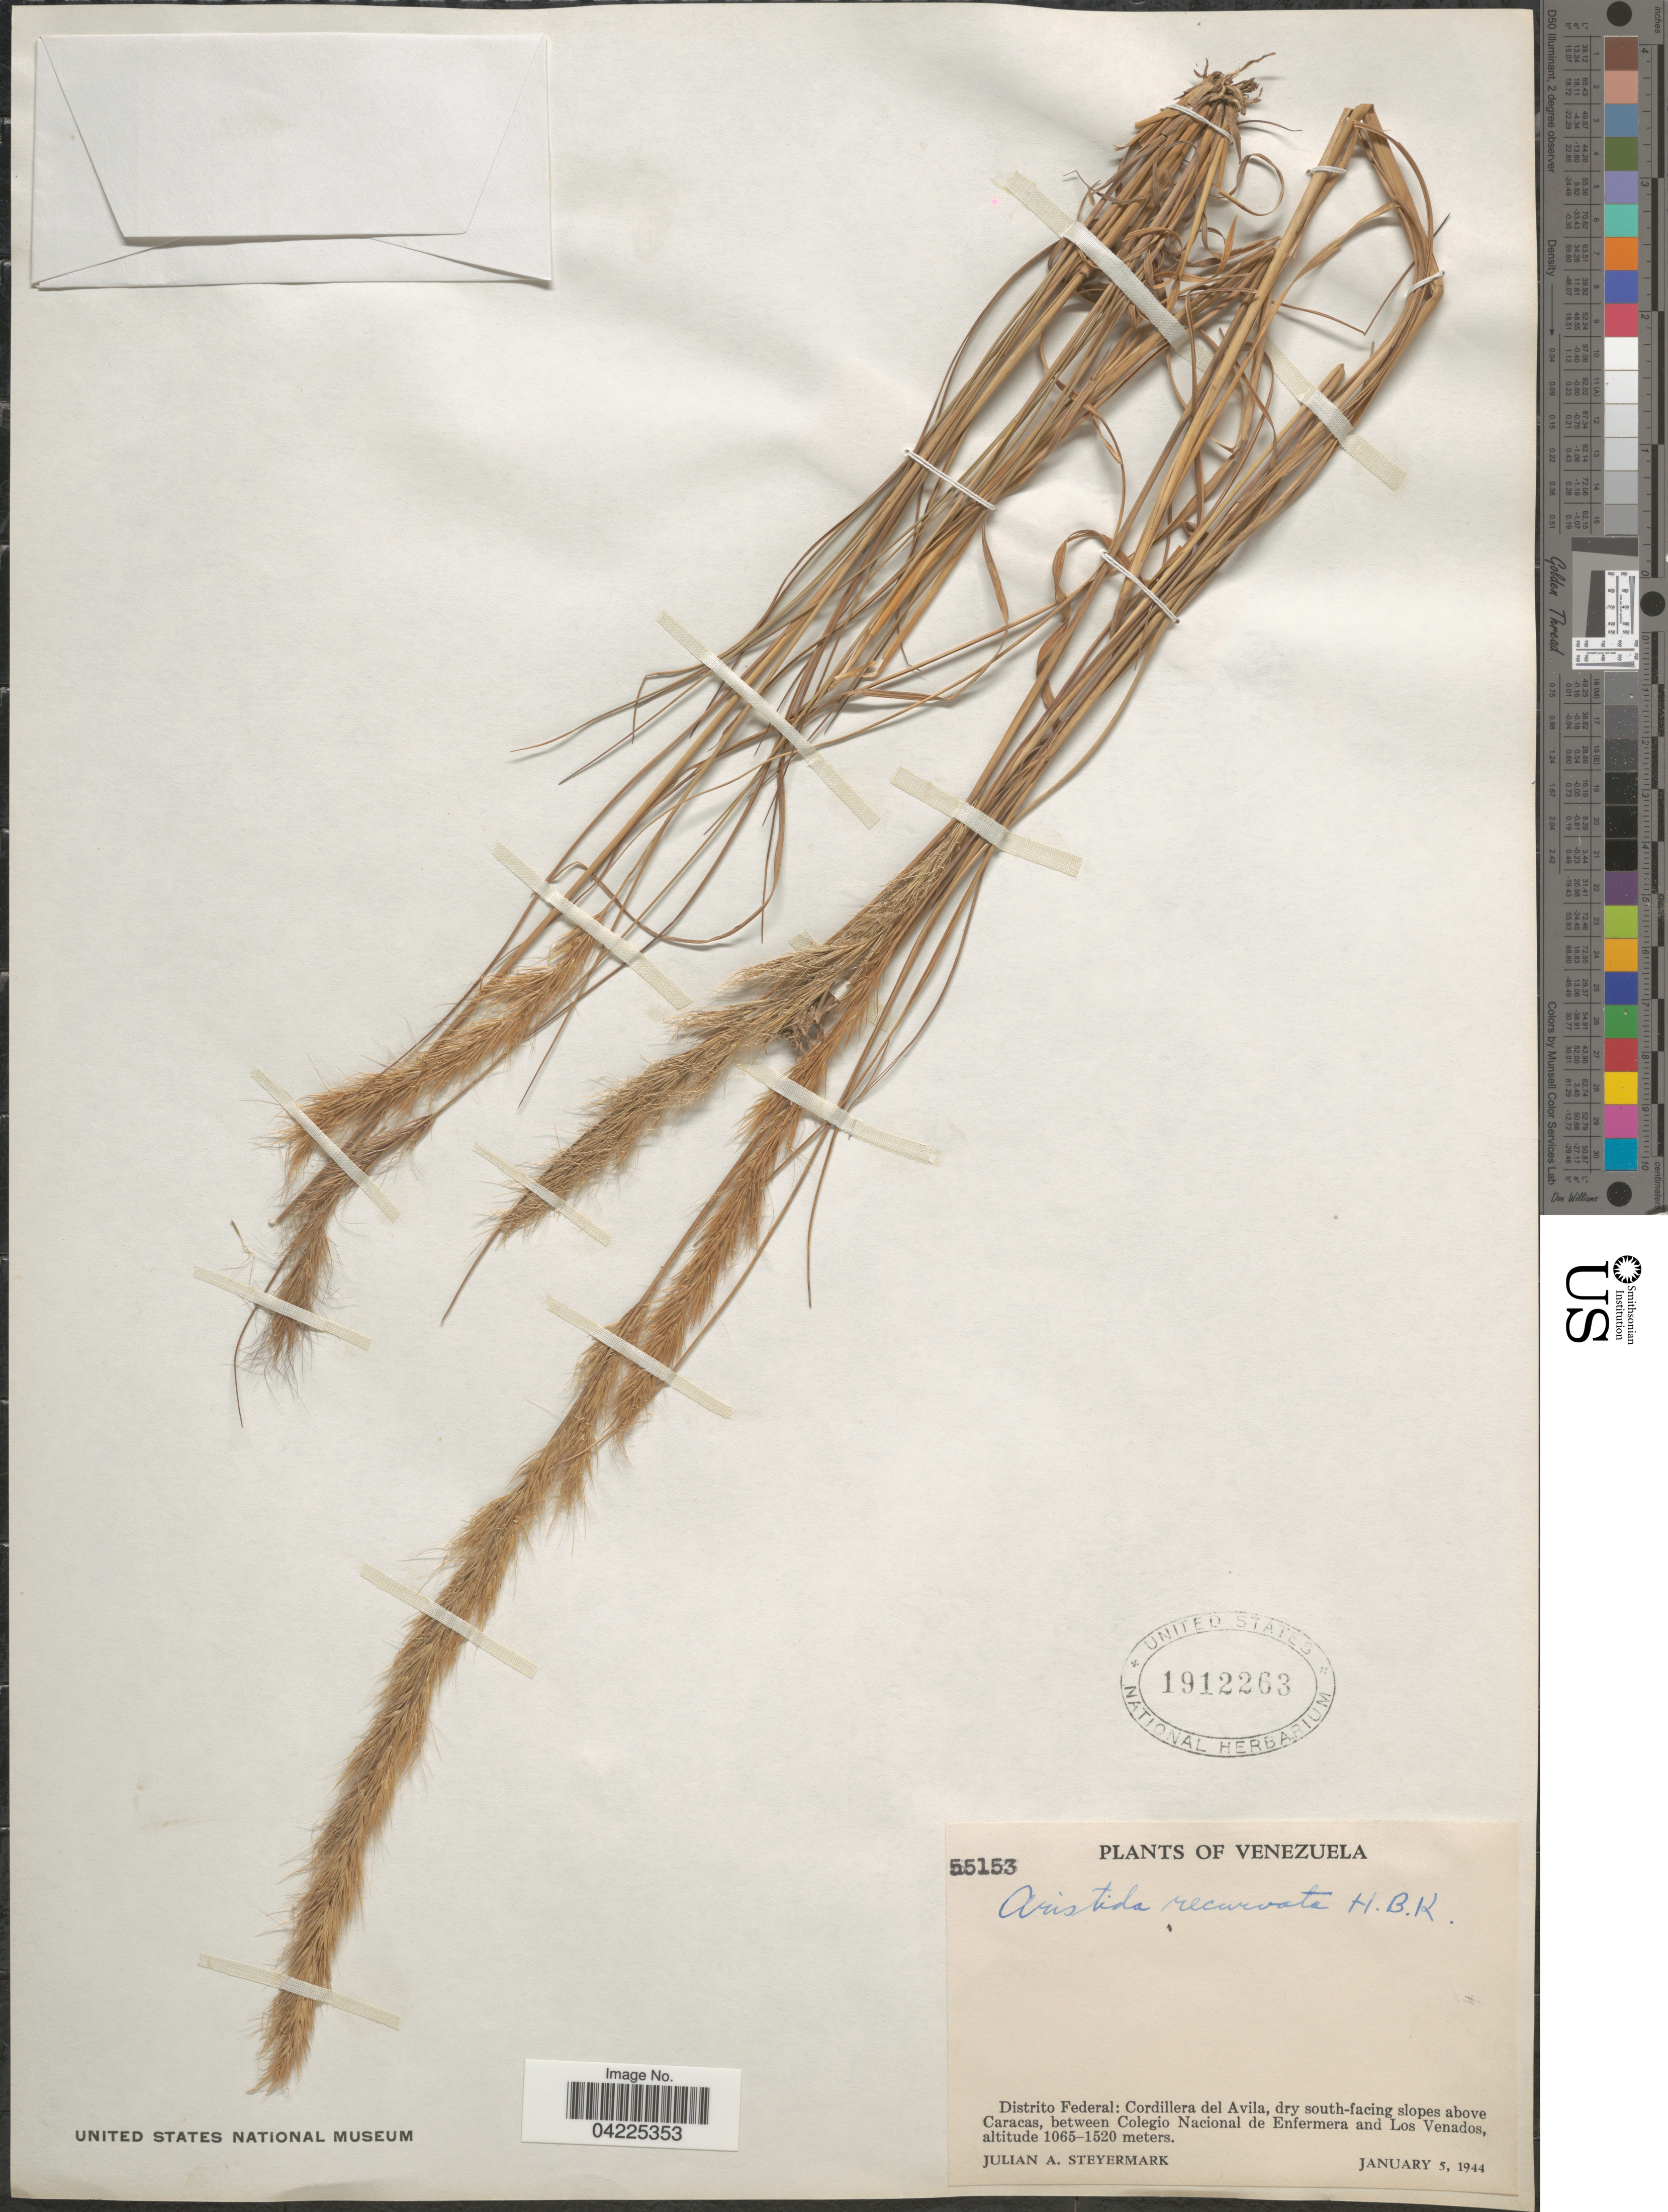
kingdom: Plantae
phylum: Tracheophyta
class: Liliopsida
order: Poales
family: Poaceae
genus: Aristida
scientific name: Aristida recurvata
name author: Kunth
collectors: J. Steyermark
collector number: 55153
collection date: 1944-01-05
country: Venezuela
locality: Distrito Federal: Cordillera del Avila, dry south-facing slopes above Caracas, between Colegio Nacional de Enfermera and Los Venados.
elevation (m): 1065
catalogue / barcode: US 1912263